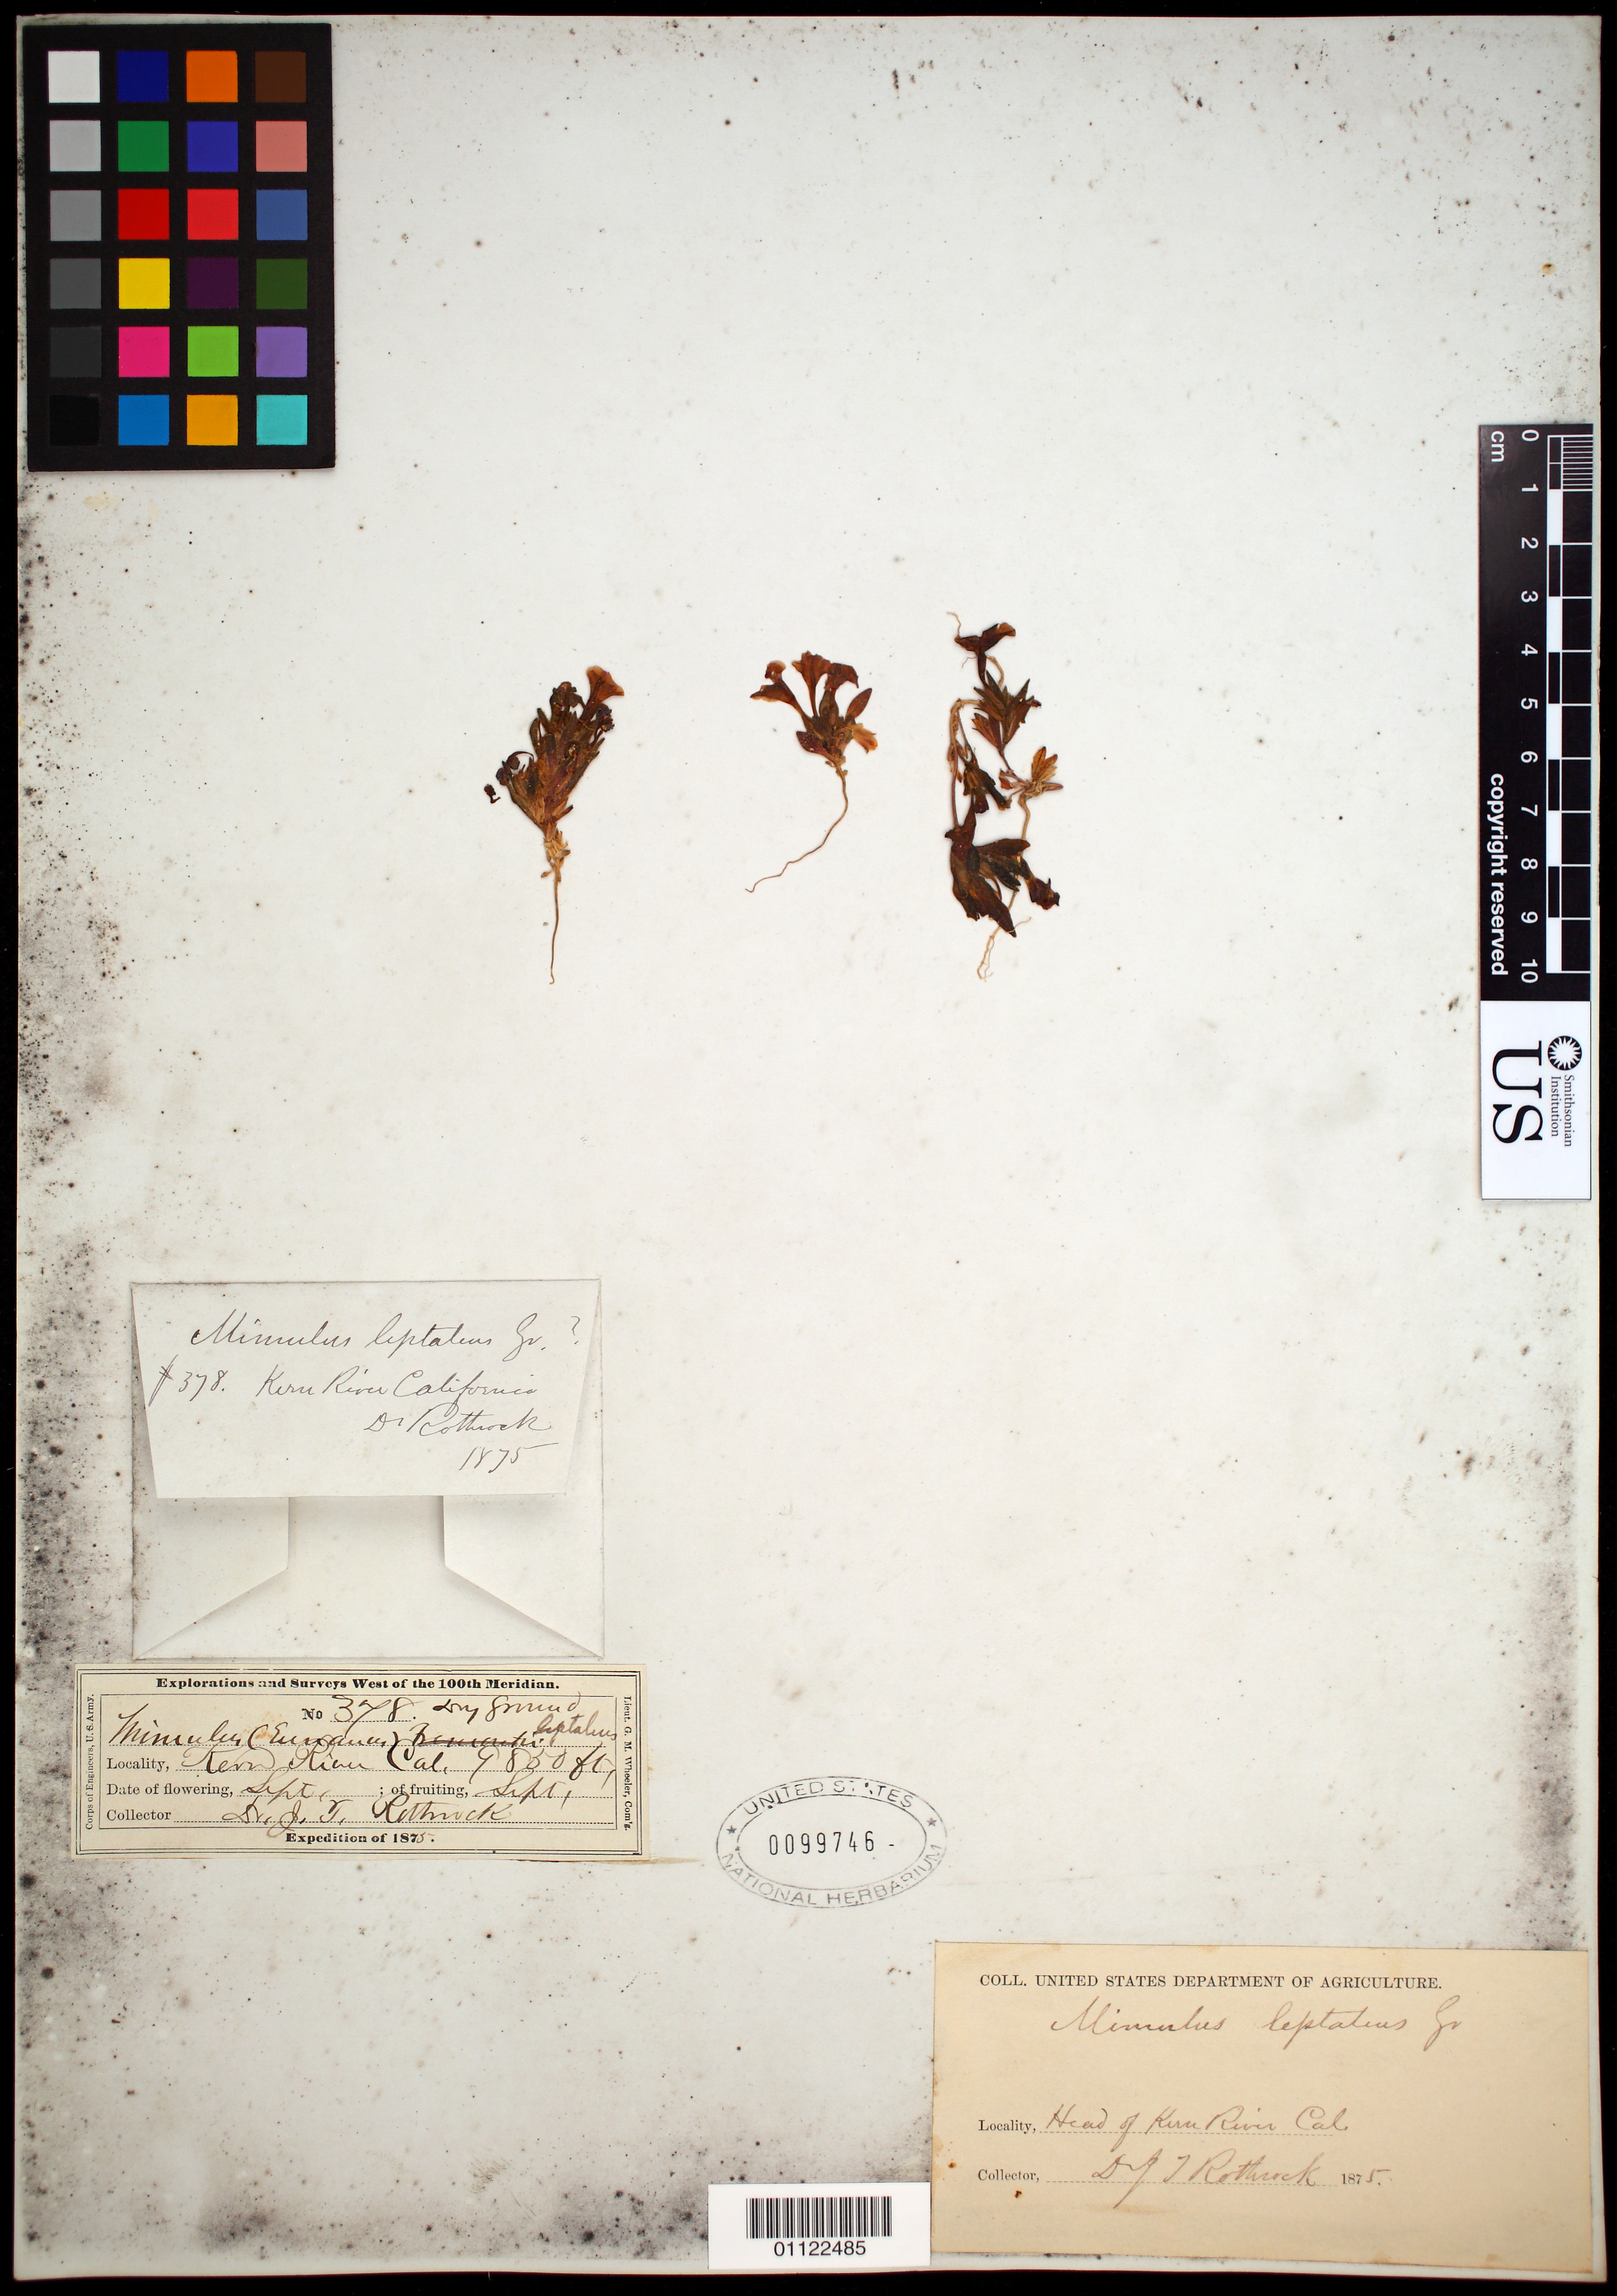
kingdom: Plantae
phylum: Tracheophyta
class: Magnoliopsida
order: Lamiales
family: Phrymaceae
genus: Mimulus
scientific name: Mimulus leptaleus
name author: A. Gray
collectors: J. T. Rothrock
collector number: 378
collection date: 1875-09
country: United States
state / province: California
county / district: Kern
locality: Kern River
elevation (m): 3002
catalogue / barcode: US 99746